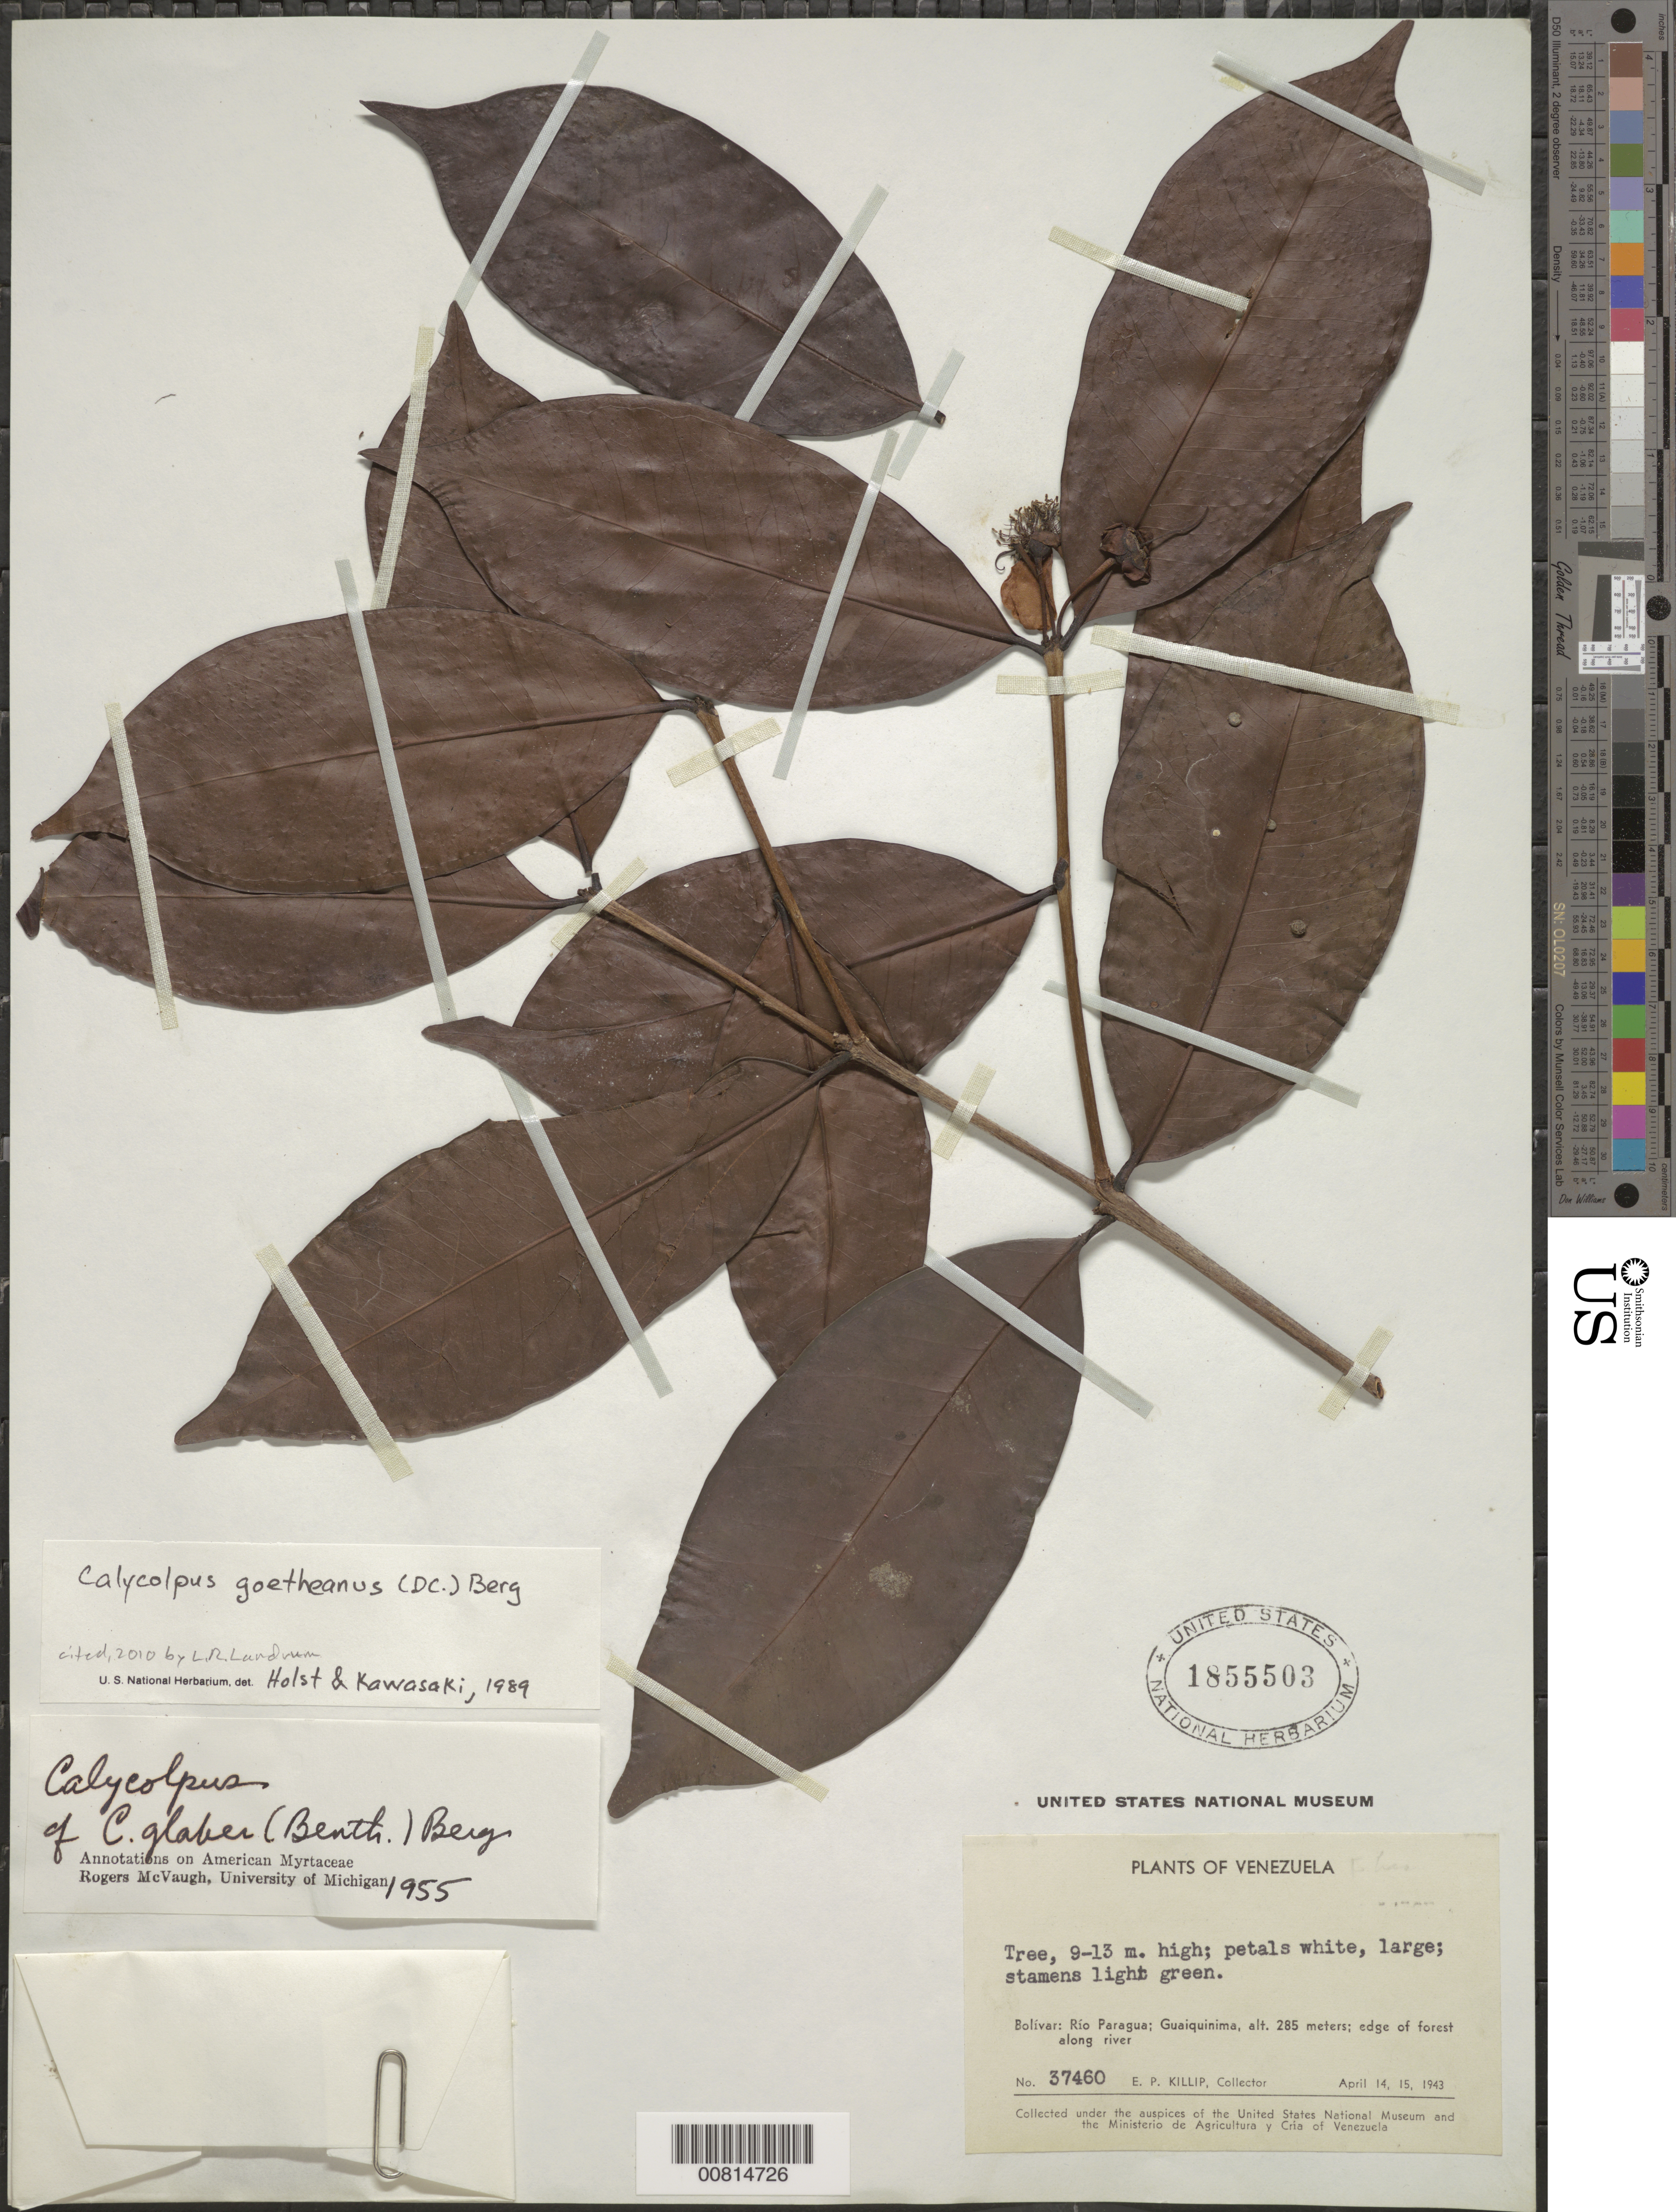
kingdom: Plantae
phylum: Tracheophyta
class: Magnoliopsida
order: Myrtales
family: Myrtaceae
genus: Calycolpus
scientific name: Calycolpus goetheanus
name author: (DC.) O. Berg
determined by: Holst, Bruce K.; Kawasaki, María L.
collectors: E. P. Killip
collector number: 37460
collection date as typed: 14-Apr-43 to 15-Apr-43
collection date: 1943-04-14/1943-04-15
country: Venezuela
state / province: Bolívar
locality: Guaiquinima, Río Paragua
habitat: Edge of forest along river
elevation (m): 285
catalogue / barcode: US 1855503